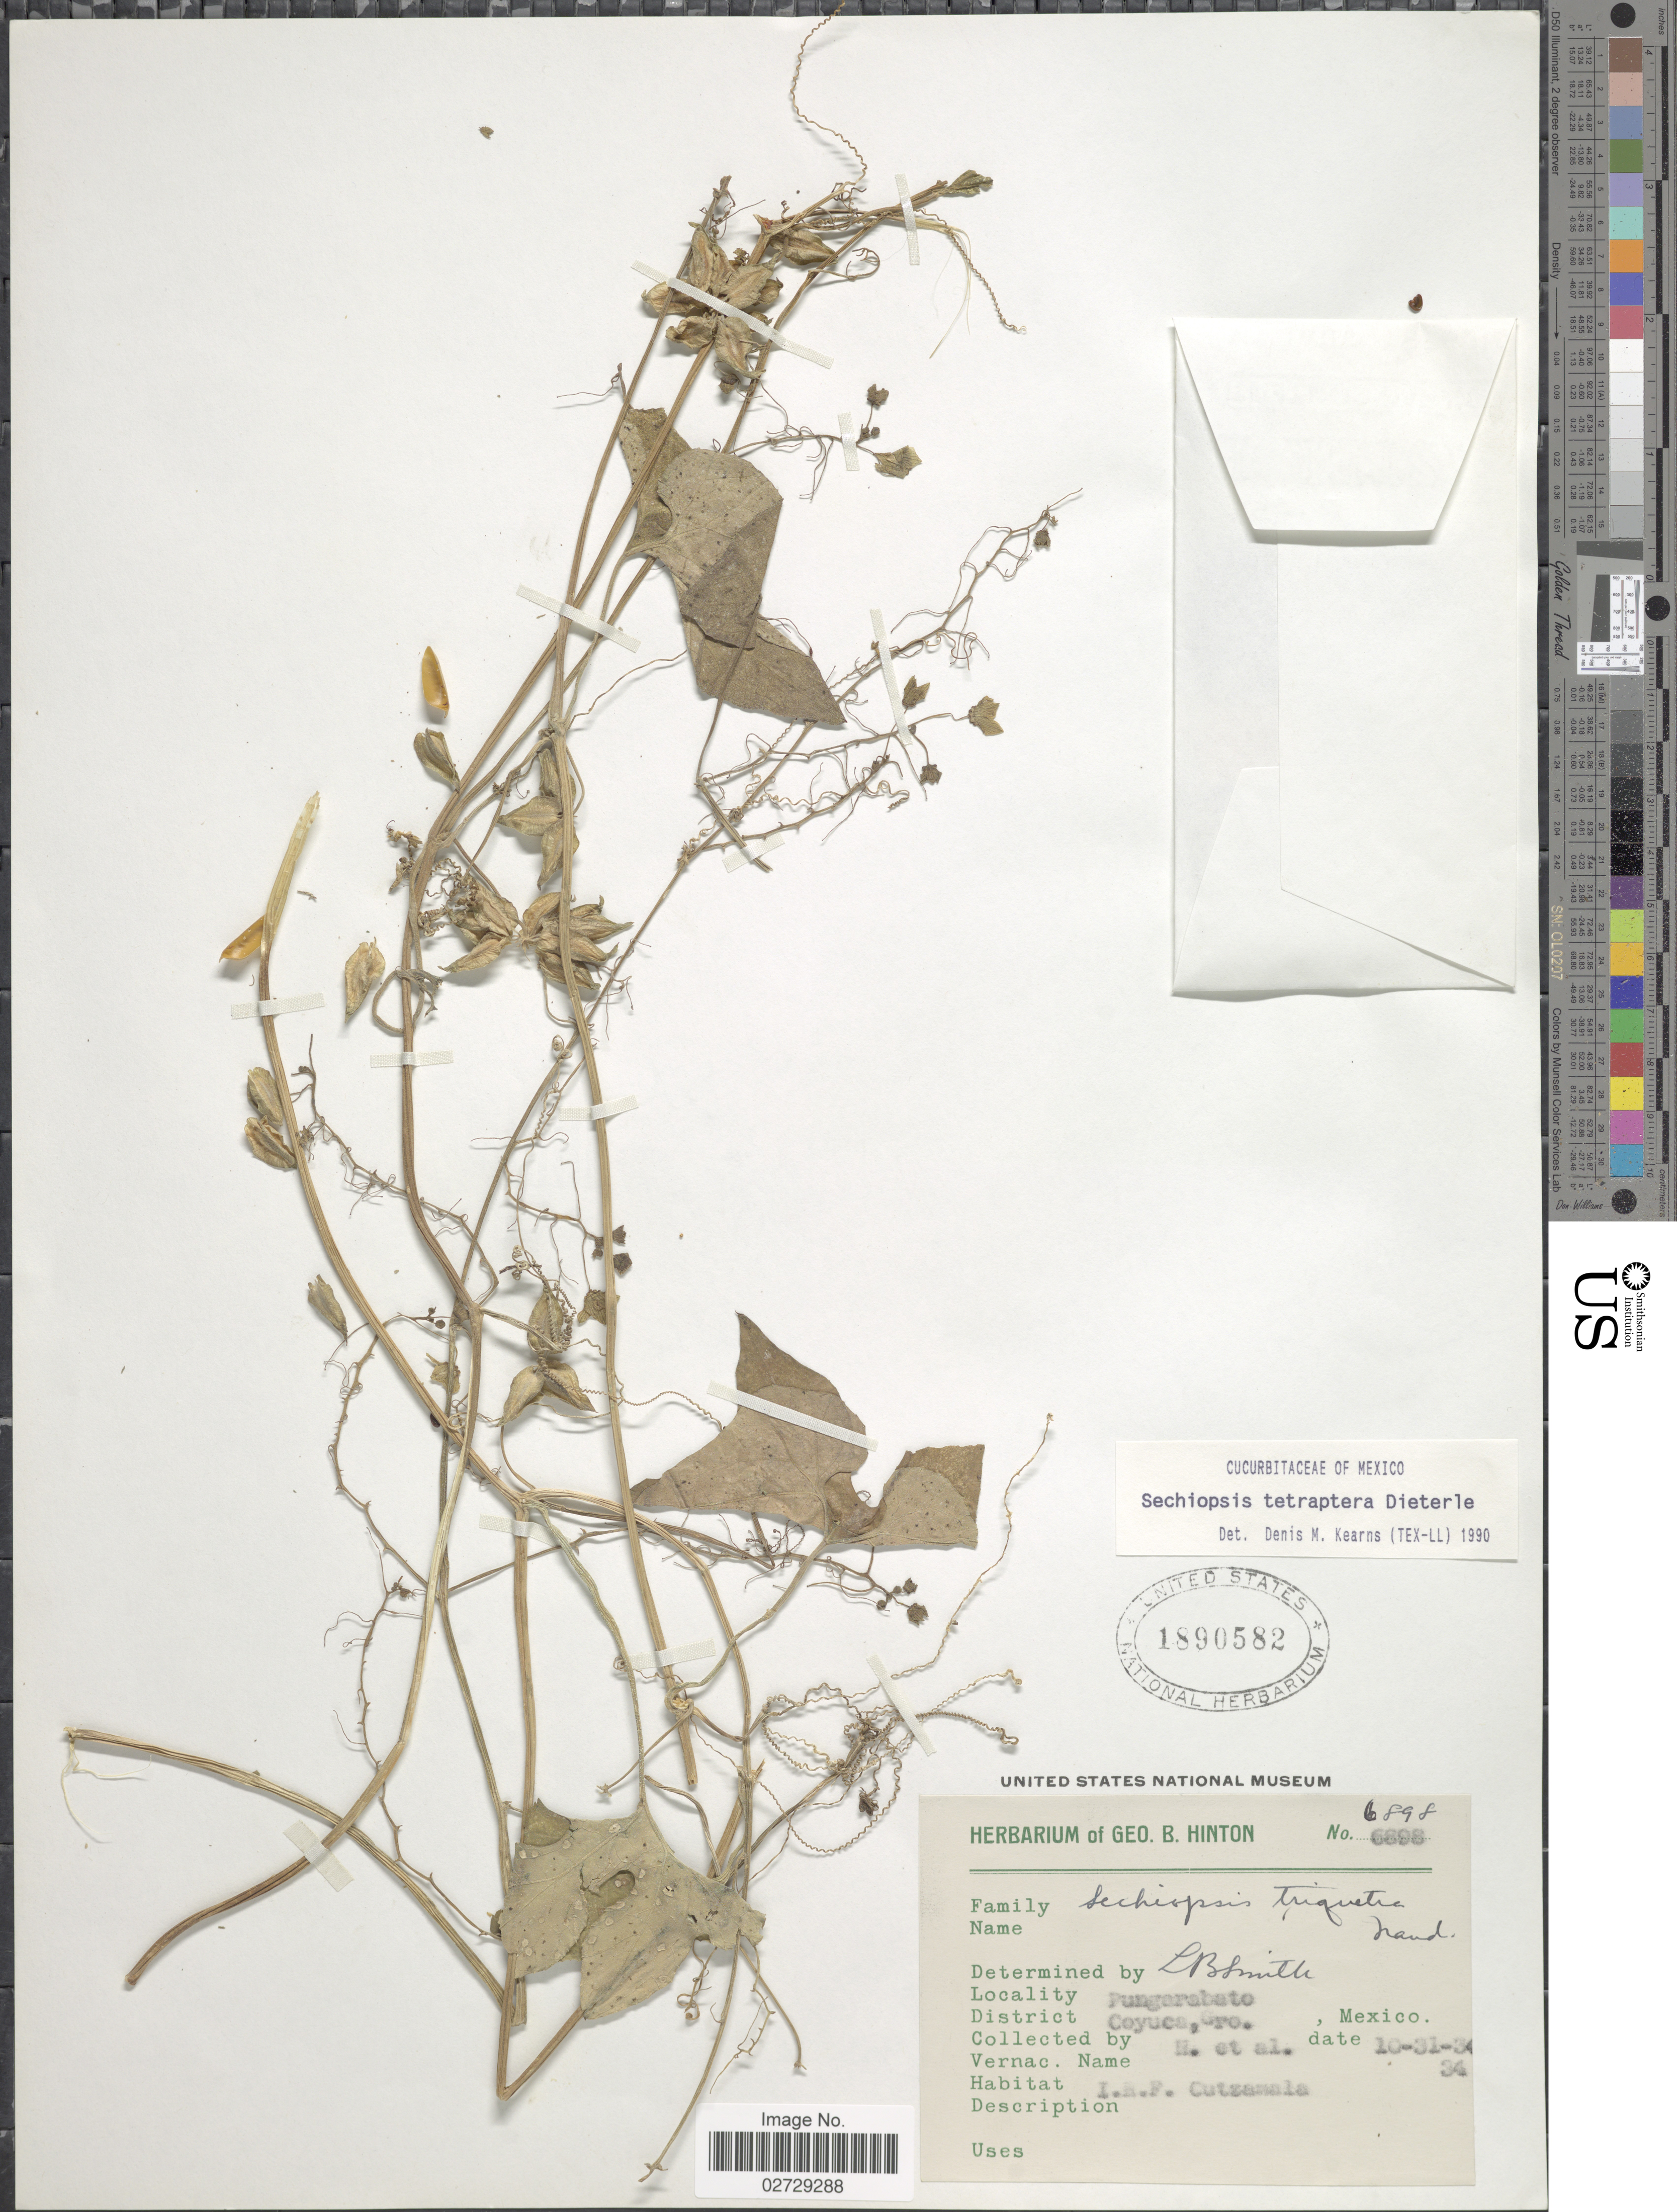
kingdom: Plantae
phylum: Tracheophyta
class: Magnoliopsida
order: Cucurbitales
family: Cucurbitaceae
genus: Sechiopsis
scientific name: Sechiopsis tetraptera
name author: Dieterle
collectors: G. B. Hinton & et al.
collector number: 6898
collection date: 1934-10-31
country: Mexico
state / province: Guerrero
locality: Pungarabato, District Coyuca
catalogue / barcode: US 1890582